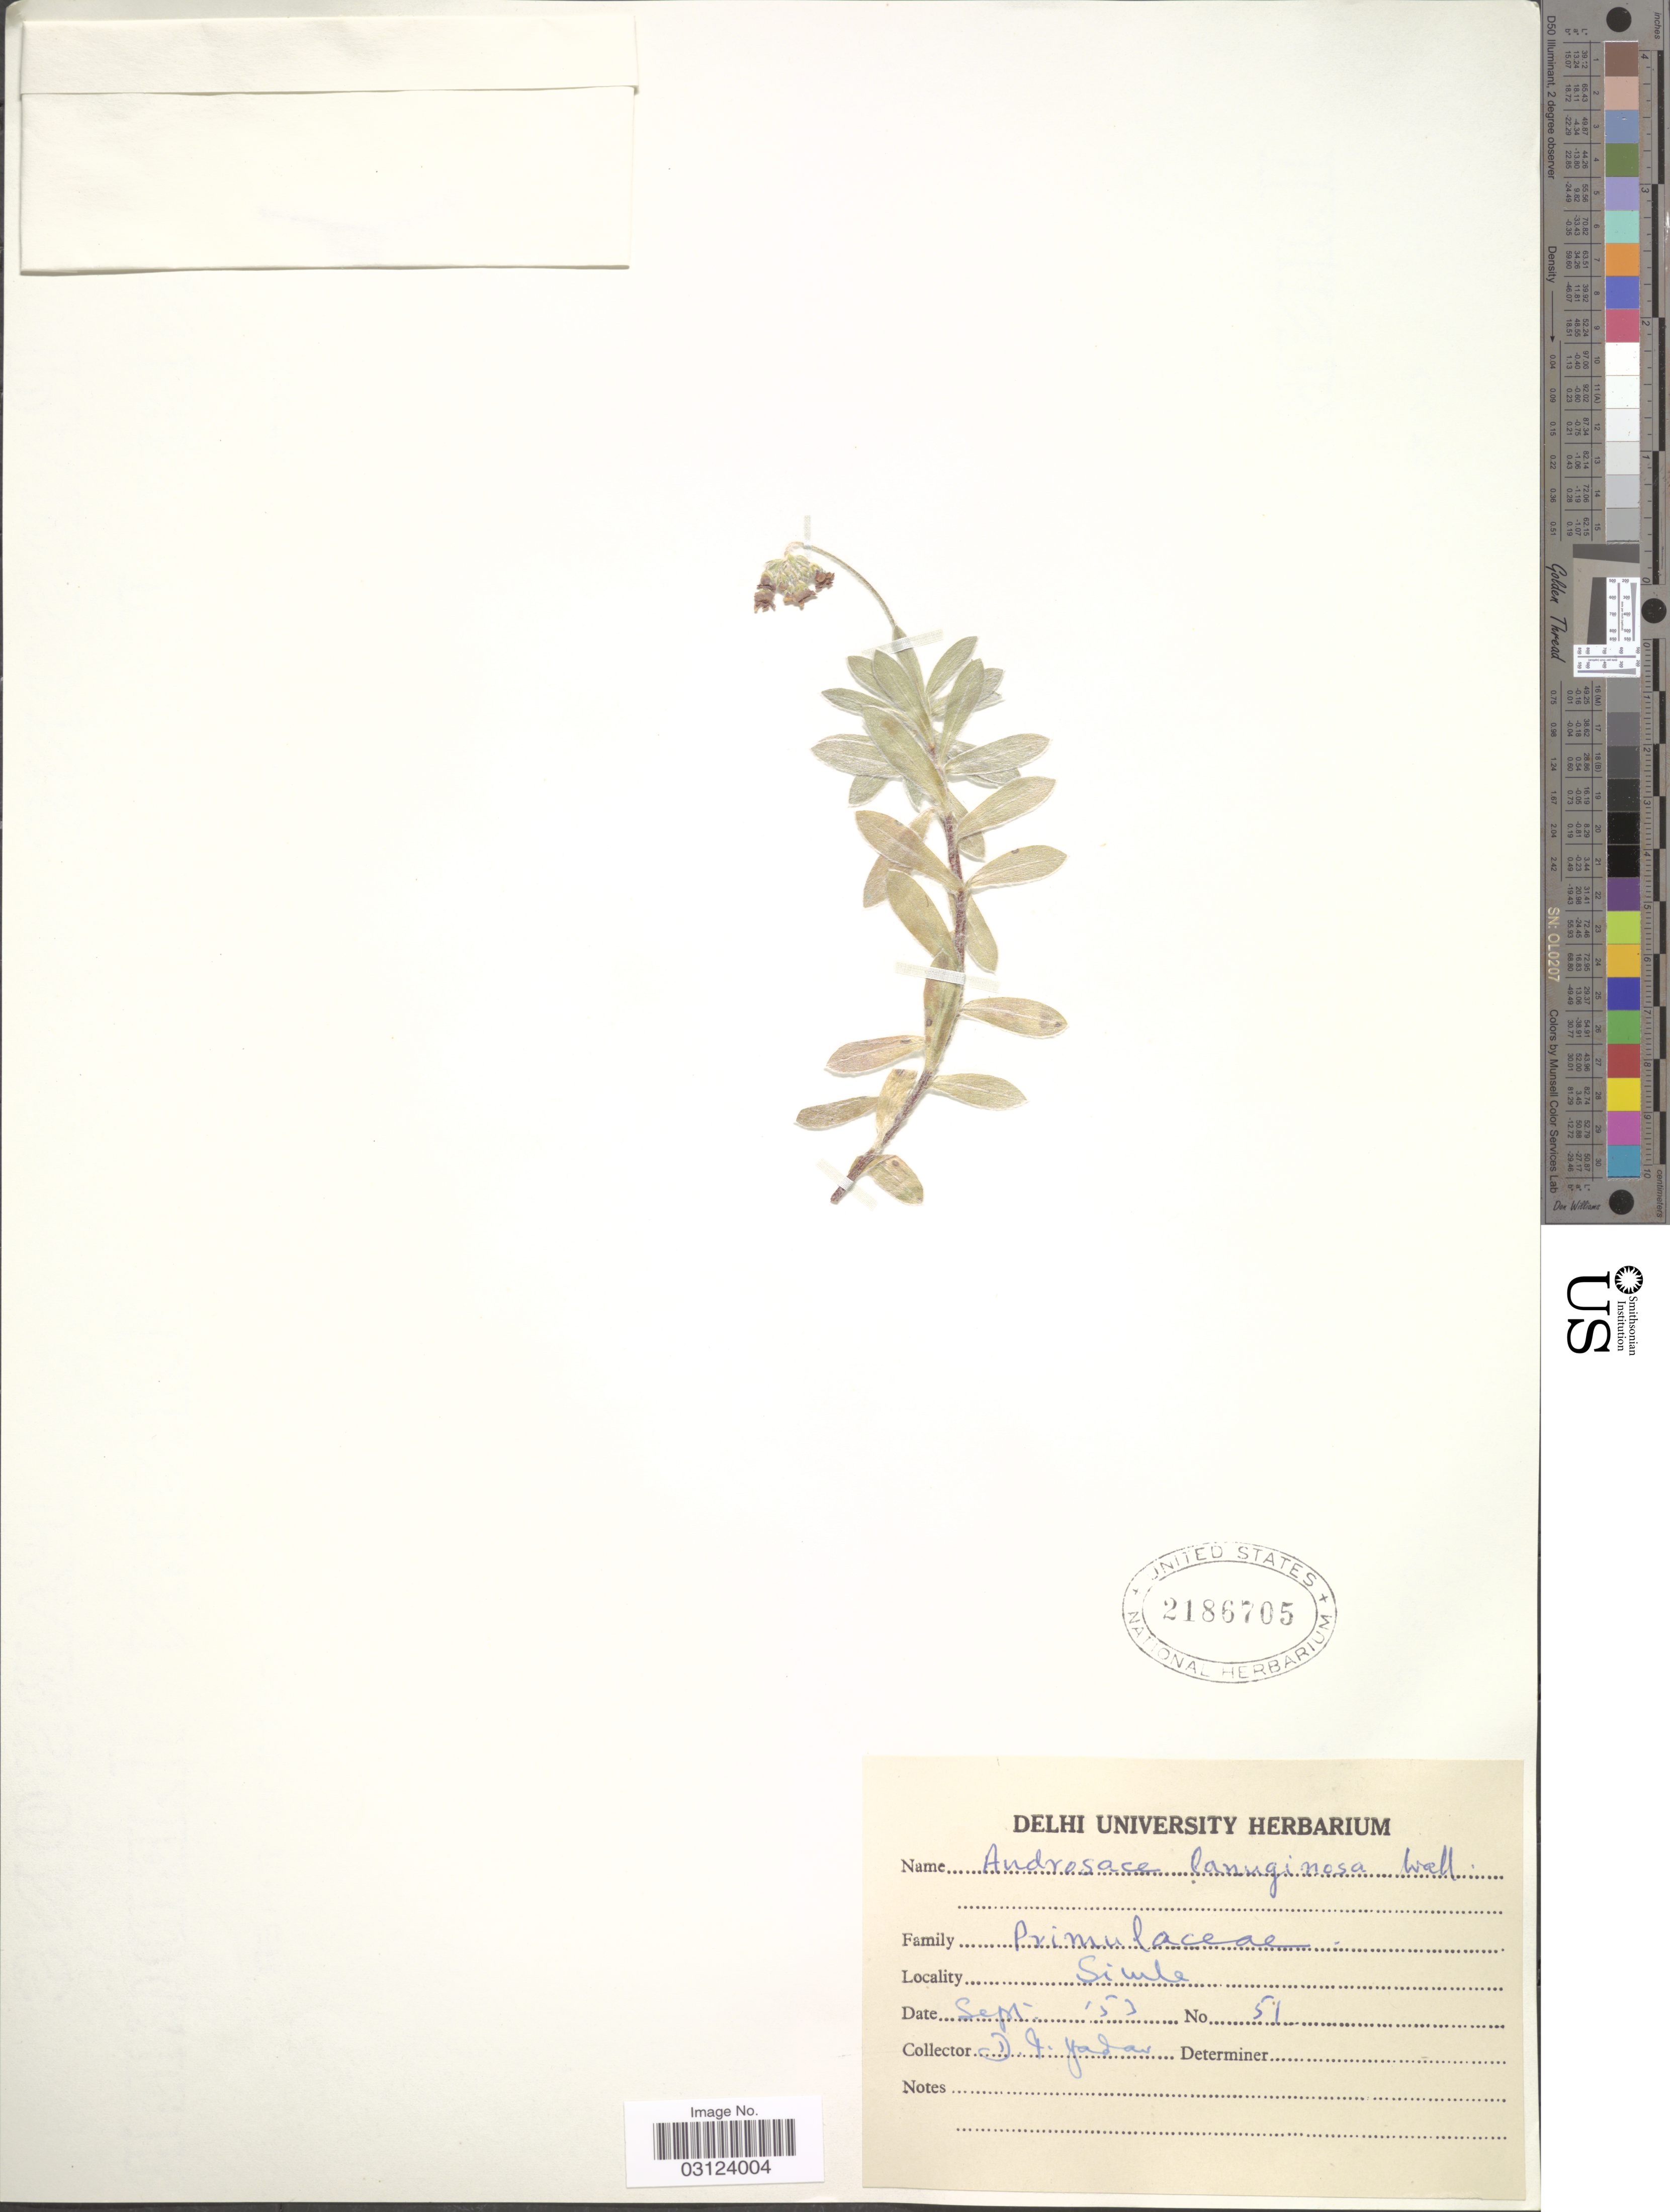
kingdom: Plantae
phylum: Tracheophyta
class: Magnoliopsida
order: Ericales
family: Primulaceae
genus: Androsace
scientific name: Androsace lanuginosa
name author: Wall.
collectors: D. Yadav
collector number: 51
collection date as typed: Transcribed d/m/y: /9/53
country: India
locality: Simle.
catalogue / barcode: US 2186705